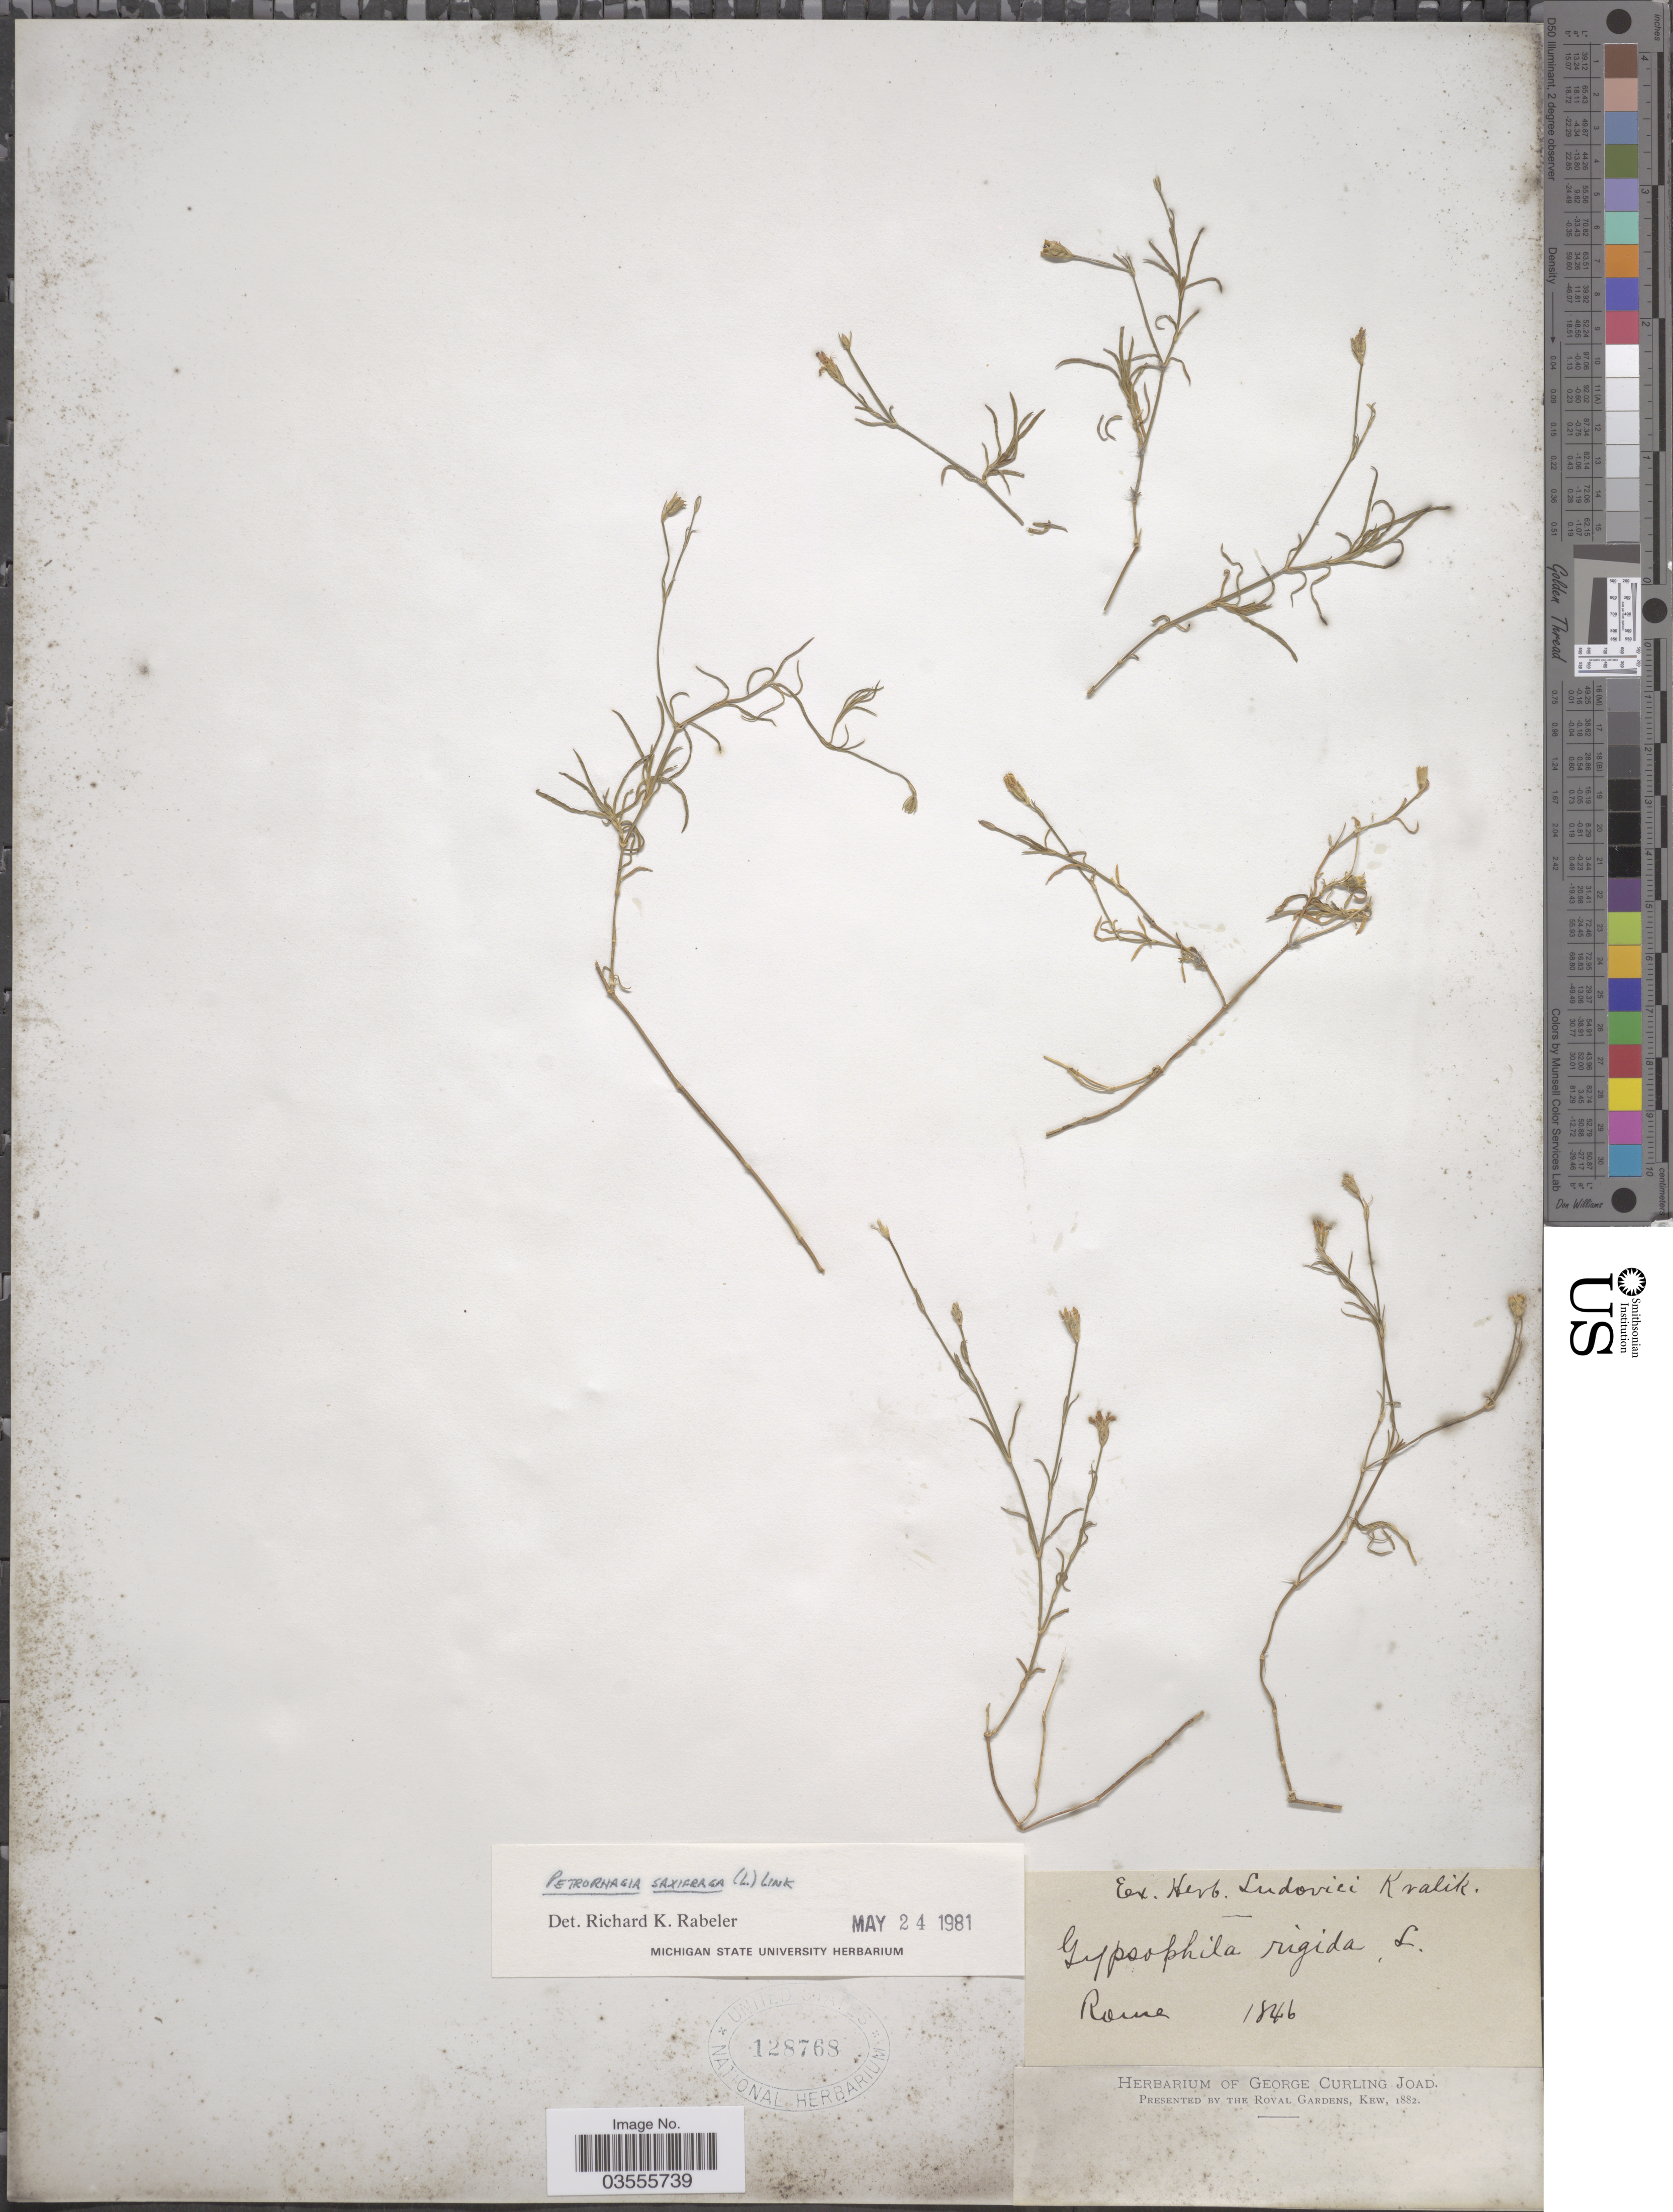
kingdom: Plantae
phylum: Tracheophyta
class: Magnoliopsida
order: Caryophyllales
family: Caryophyllaceae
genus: Petrorhagia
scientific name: Petrorhagia saxifraga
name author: (L.) Link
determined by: Rabeler, P. K.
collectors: ex herb. L. Kralik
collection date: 1846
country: Italy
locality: Rome.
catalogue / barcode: US 128768